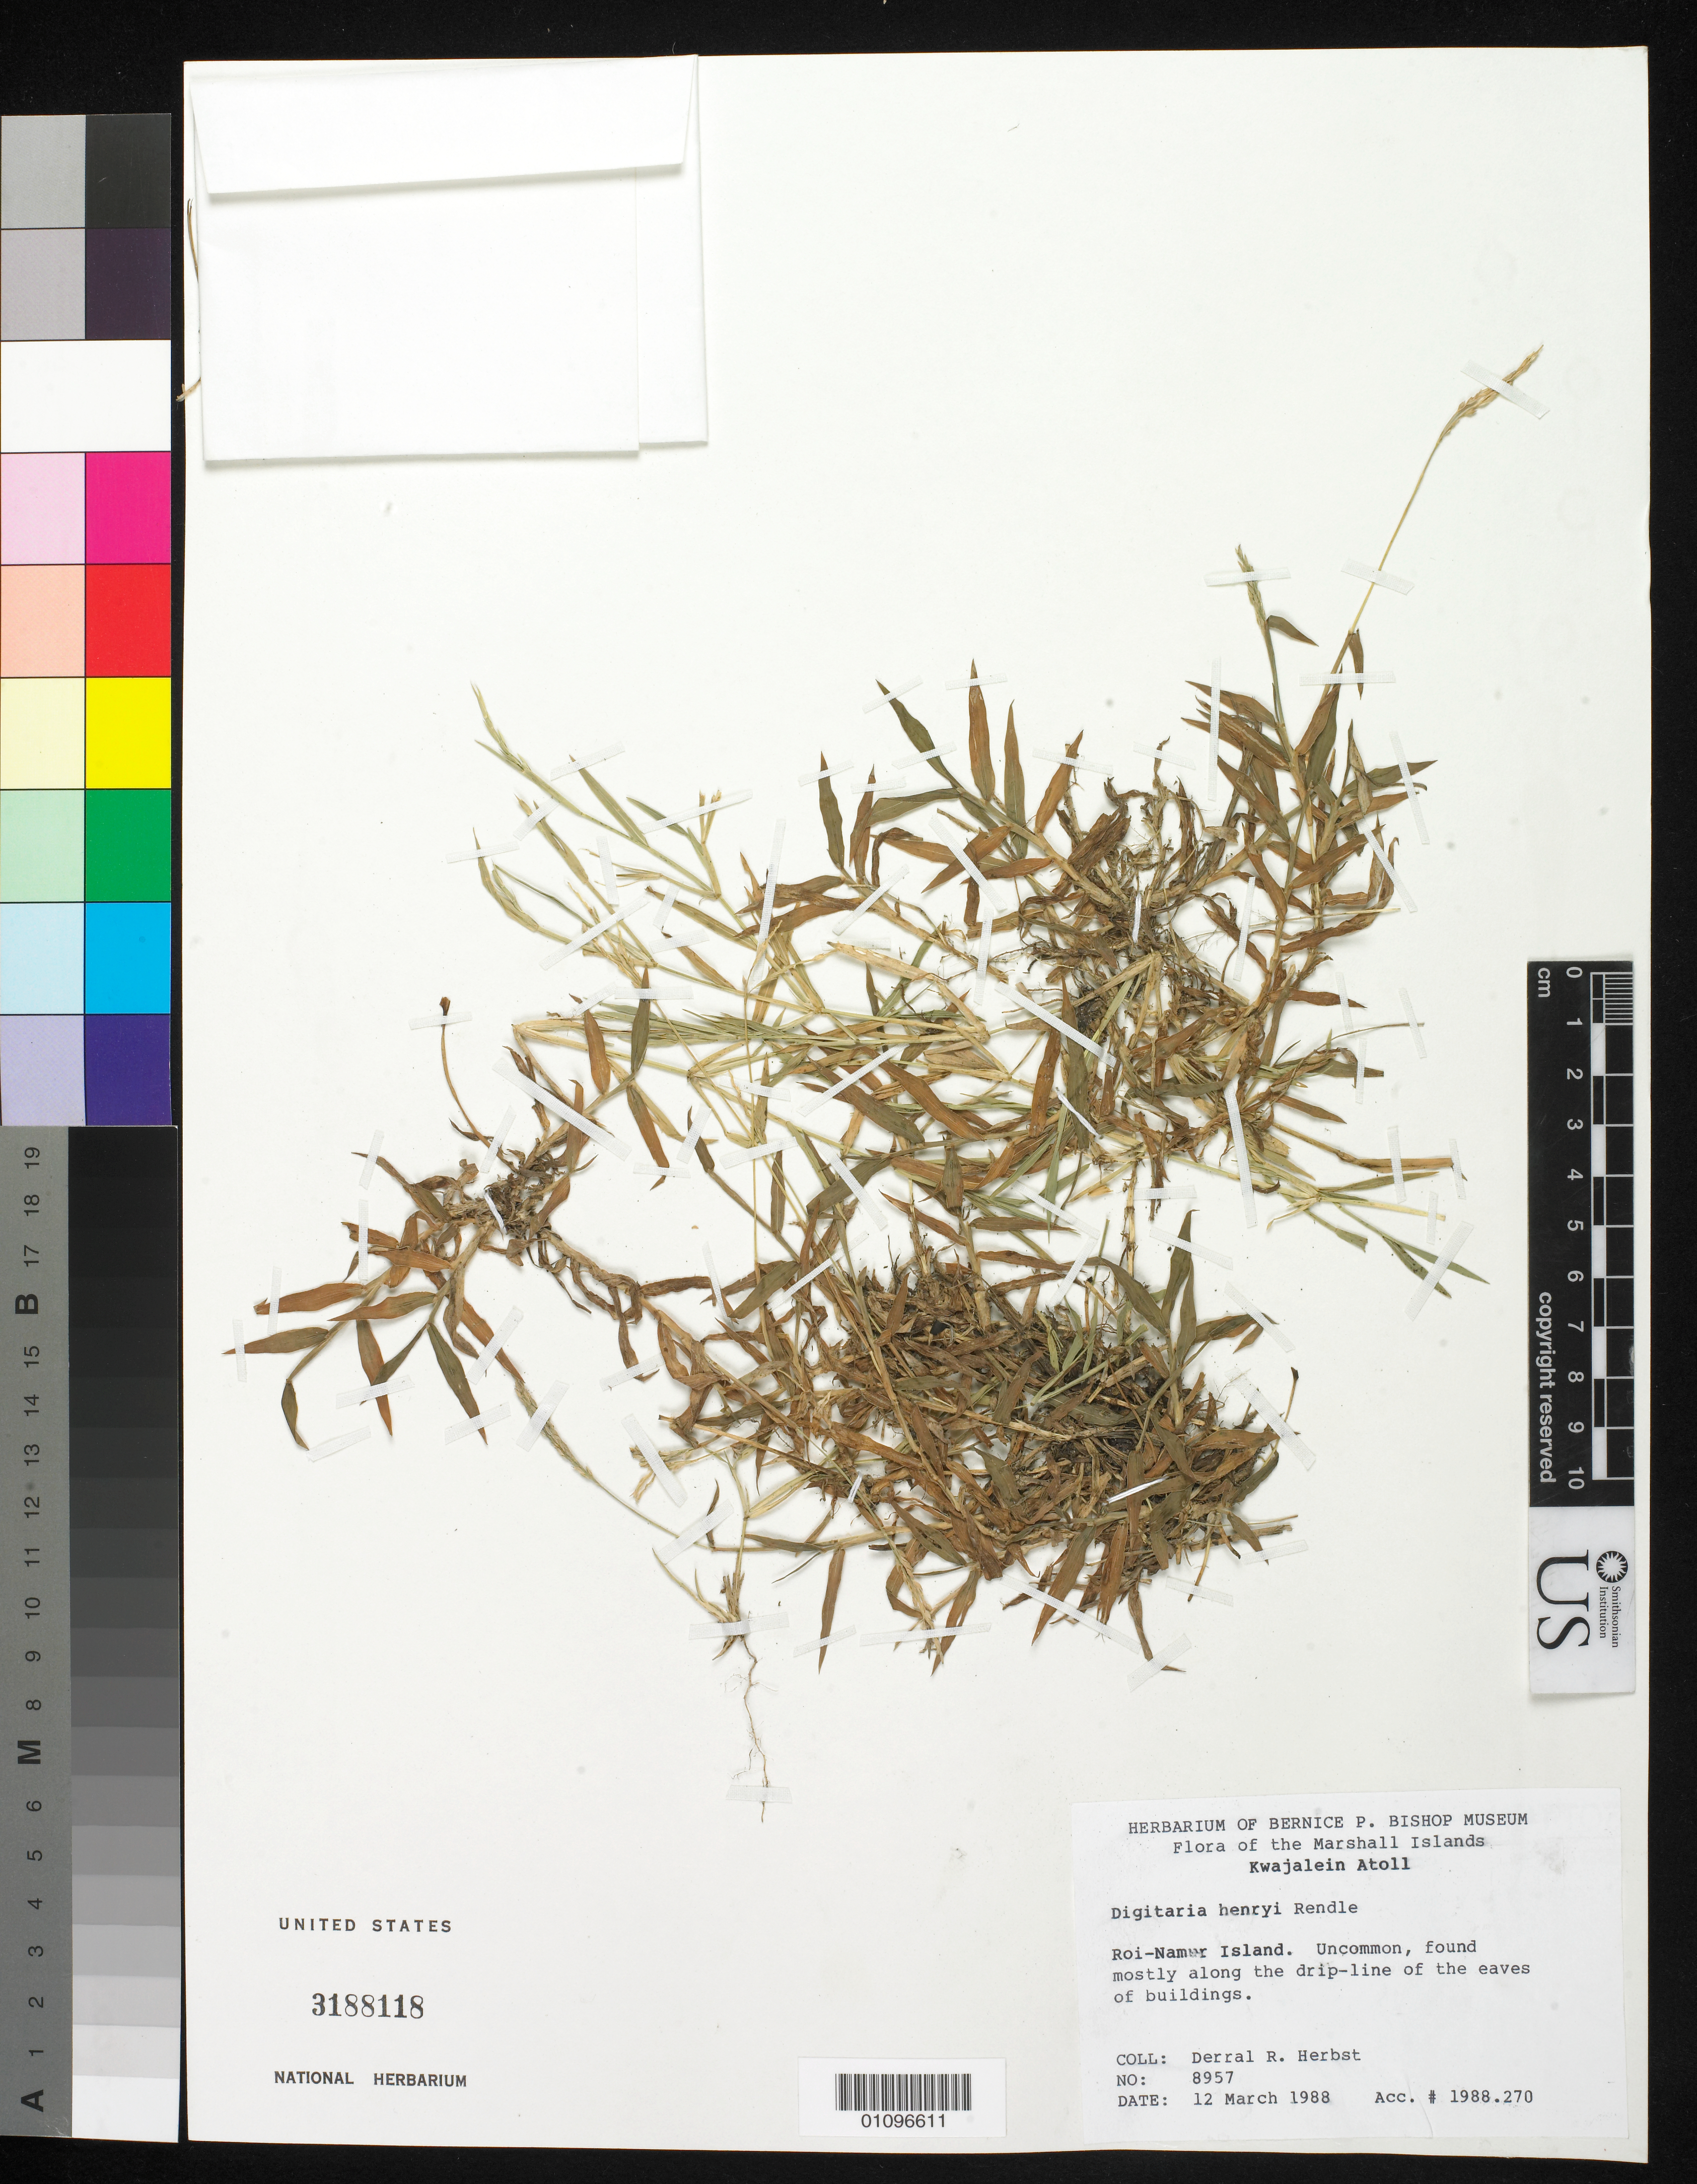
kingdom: Plantae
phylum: Tracheophyta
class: Liliopsida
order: Poales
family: Poaceae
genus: Digitaria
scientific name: Digitaria ciliaris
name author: (Retz.) Koeler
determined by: Poaceae Reorganization Project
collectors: D. R. Herbst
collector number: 8957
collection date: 1988-03-12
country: Marshall Islands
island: Kwajelein Atoll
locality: Roi-Namur Islet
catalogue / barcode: US 3188118